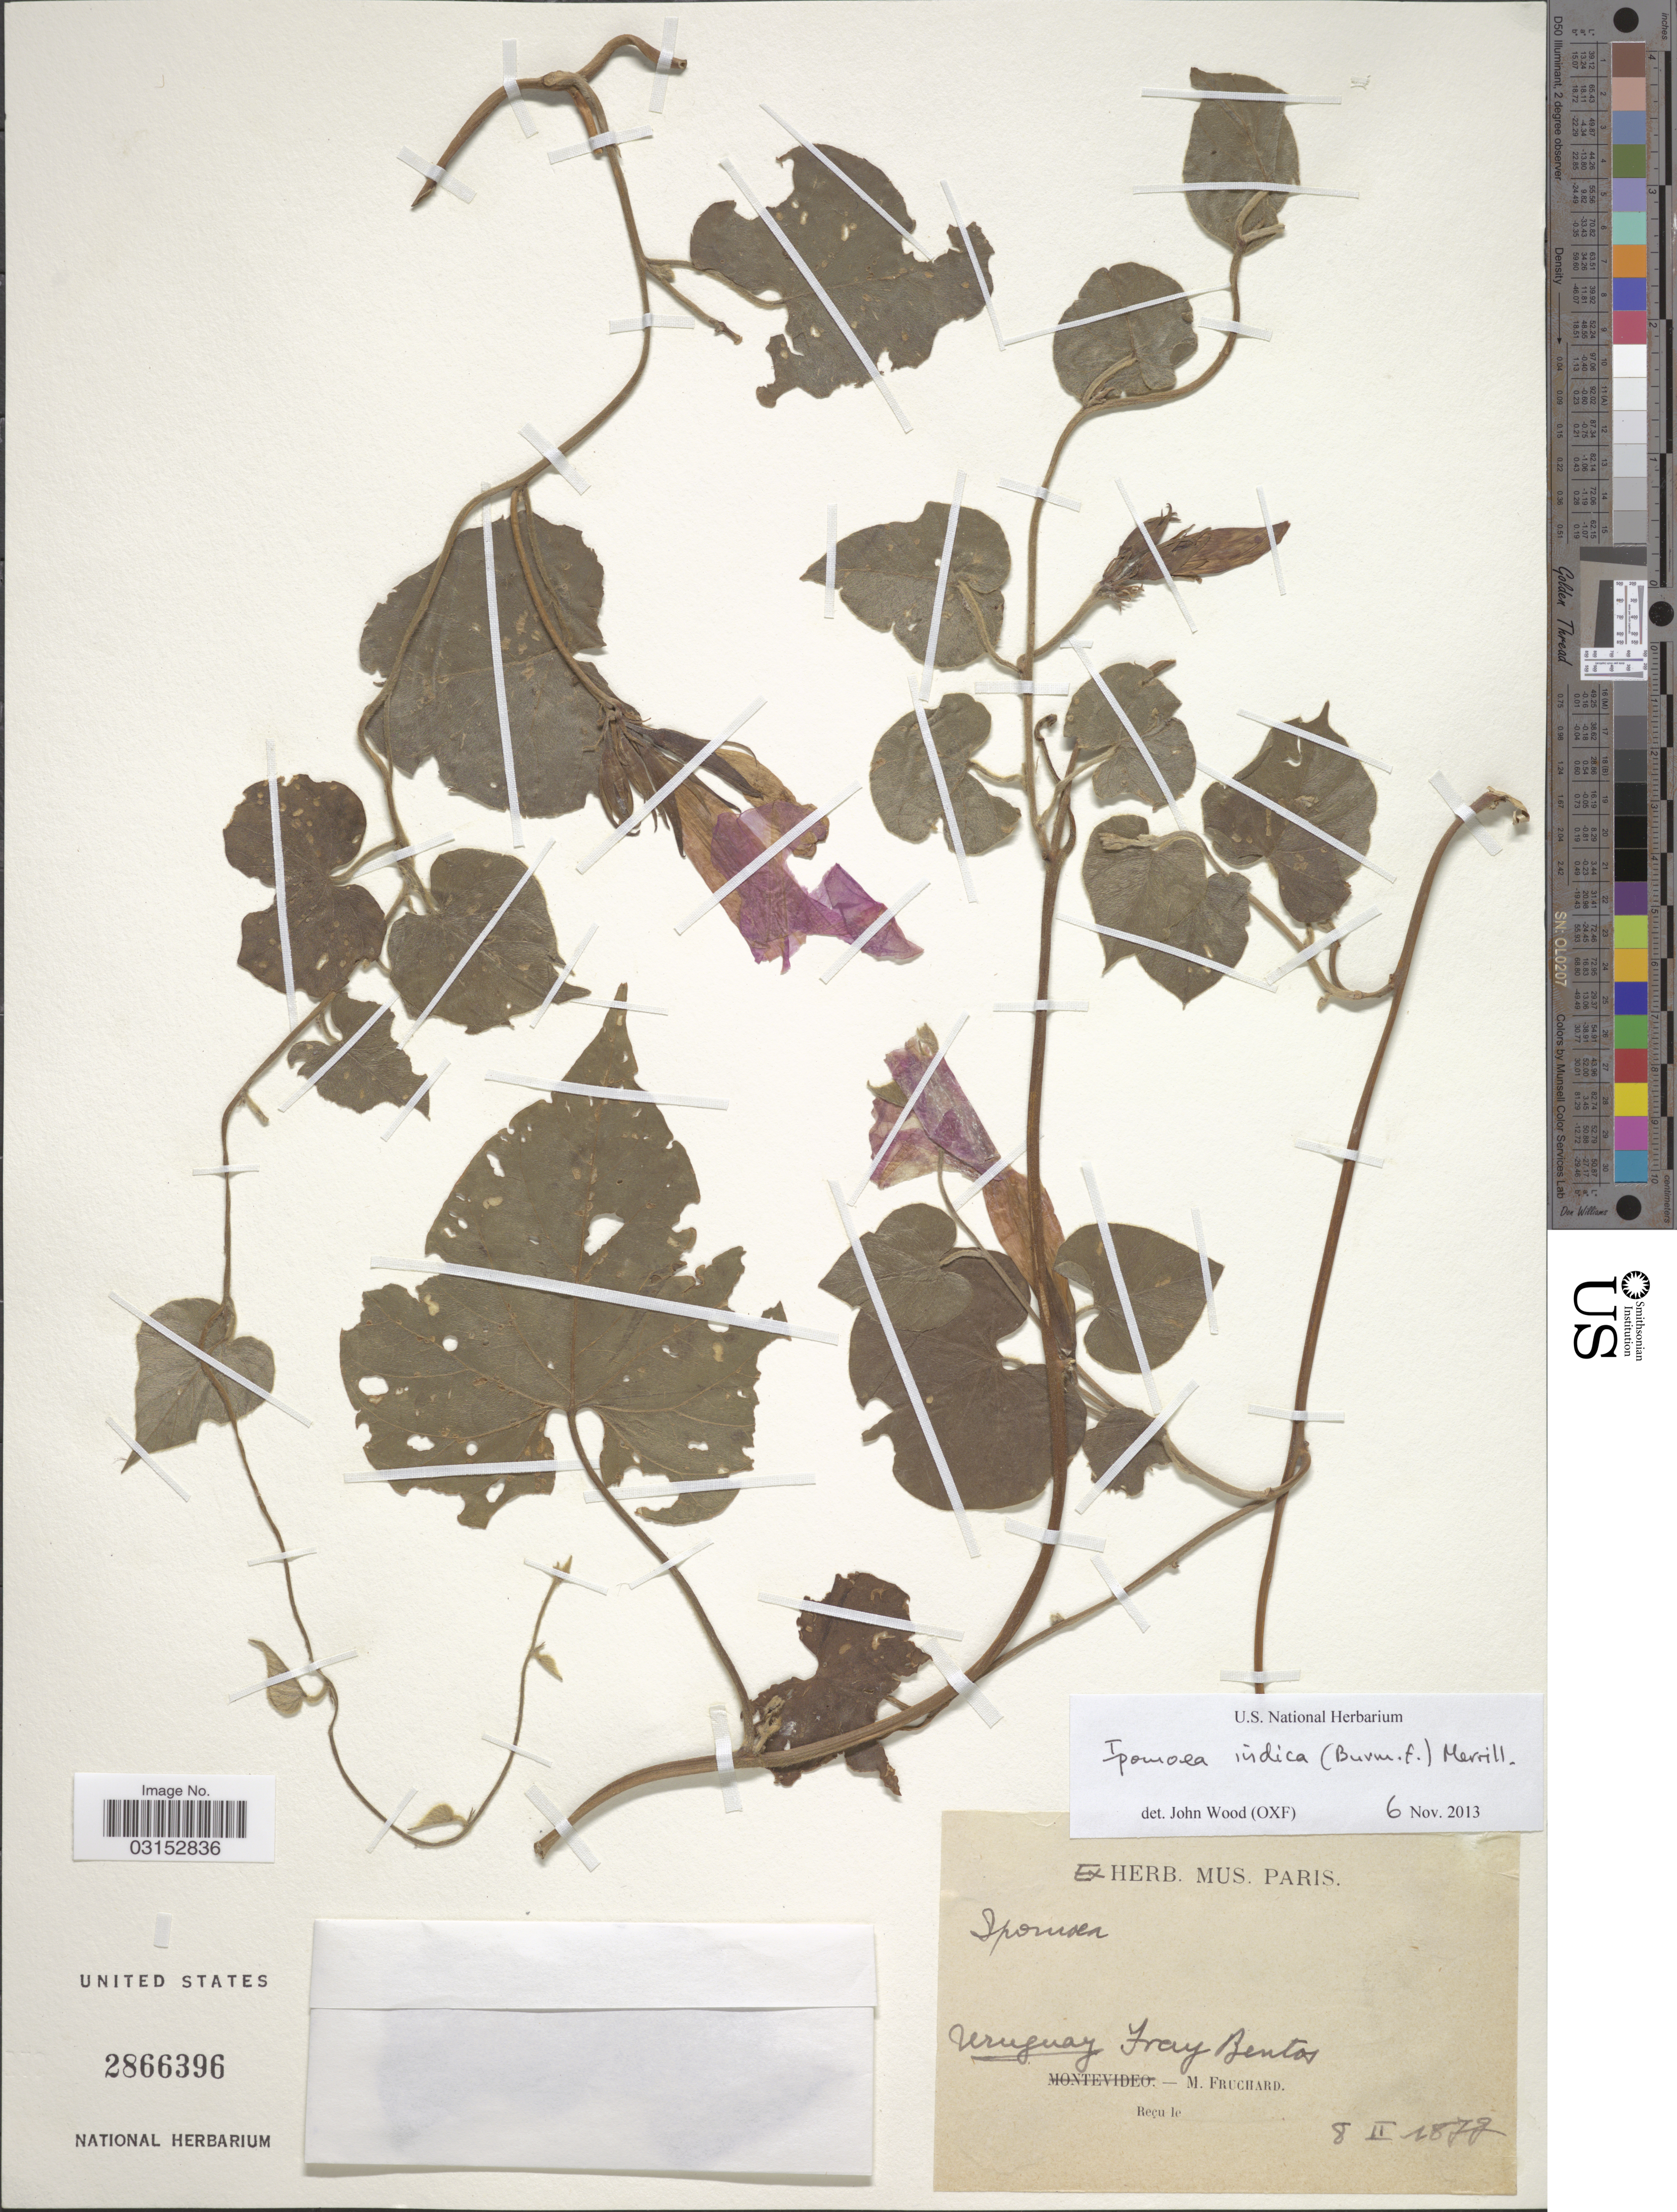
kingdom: Plantae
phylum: Tracheophyta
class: Magnoliopsida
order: Solanales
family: Convolvulaceae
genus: Ipomoea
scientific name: Ipomoea indica (Burm.) Merr. var. indica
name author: (Burm.) Merr.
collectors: M. Fruchard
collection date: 1879-02-08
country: Uruguay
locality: Fray Bentos.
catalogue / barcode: US 2866396